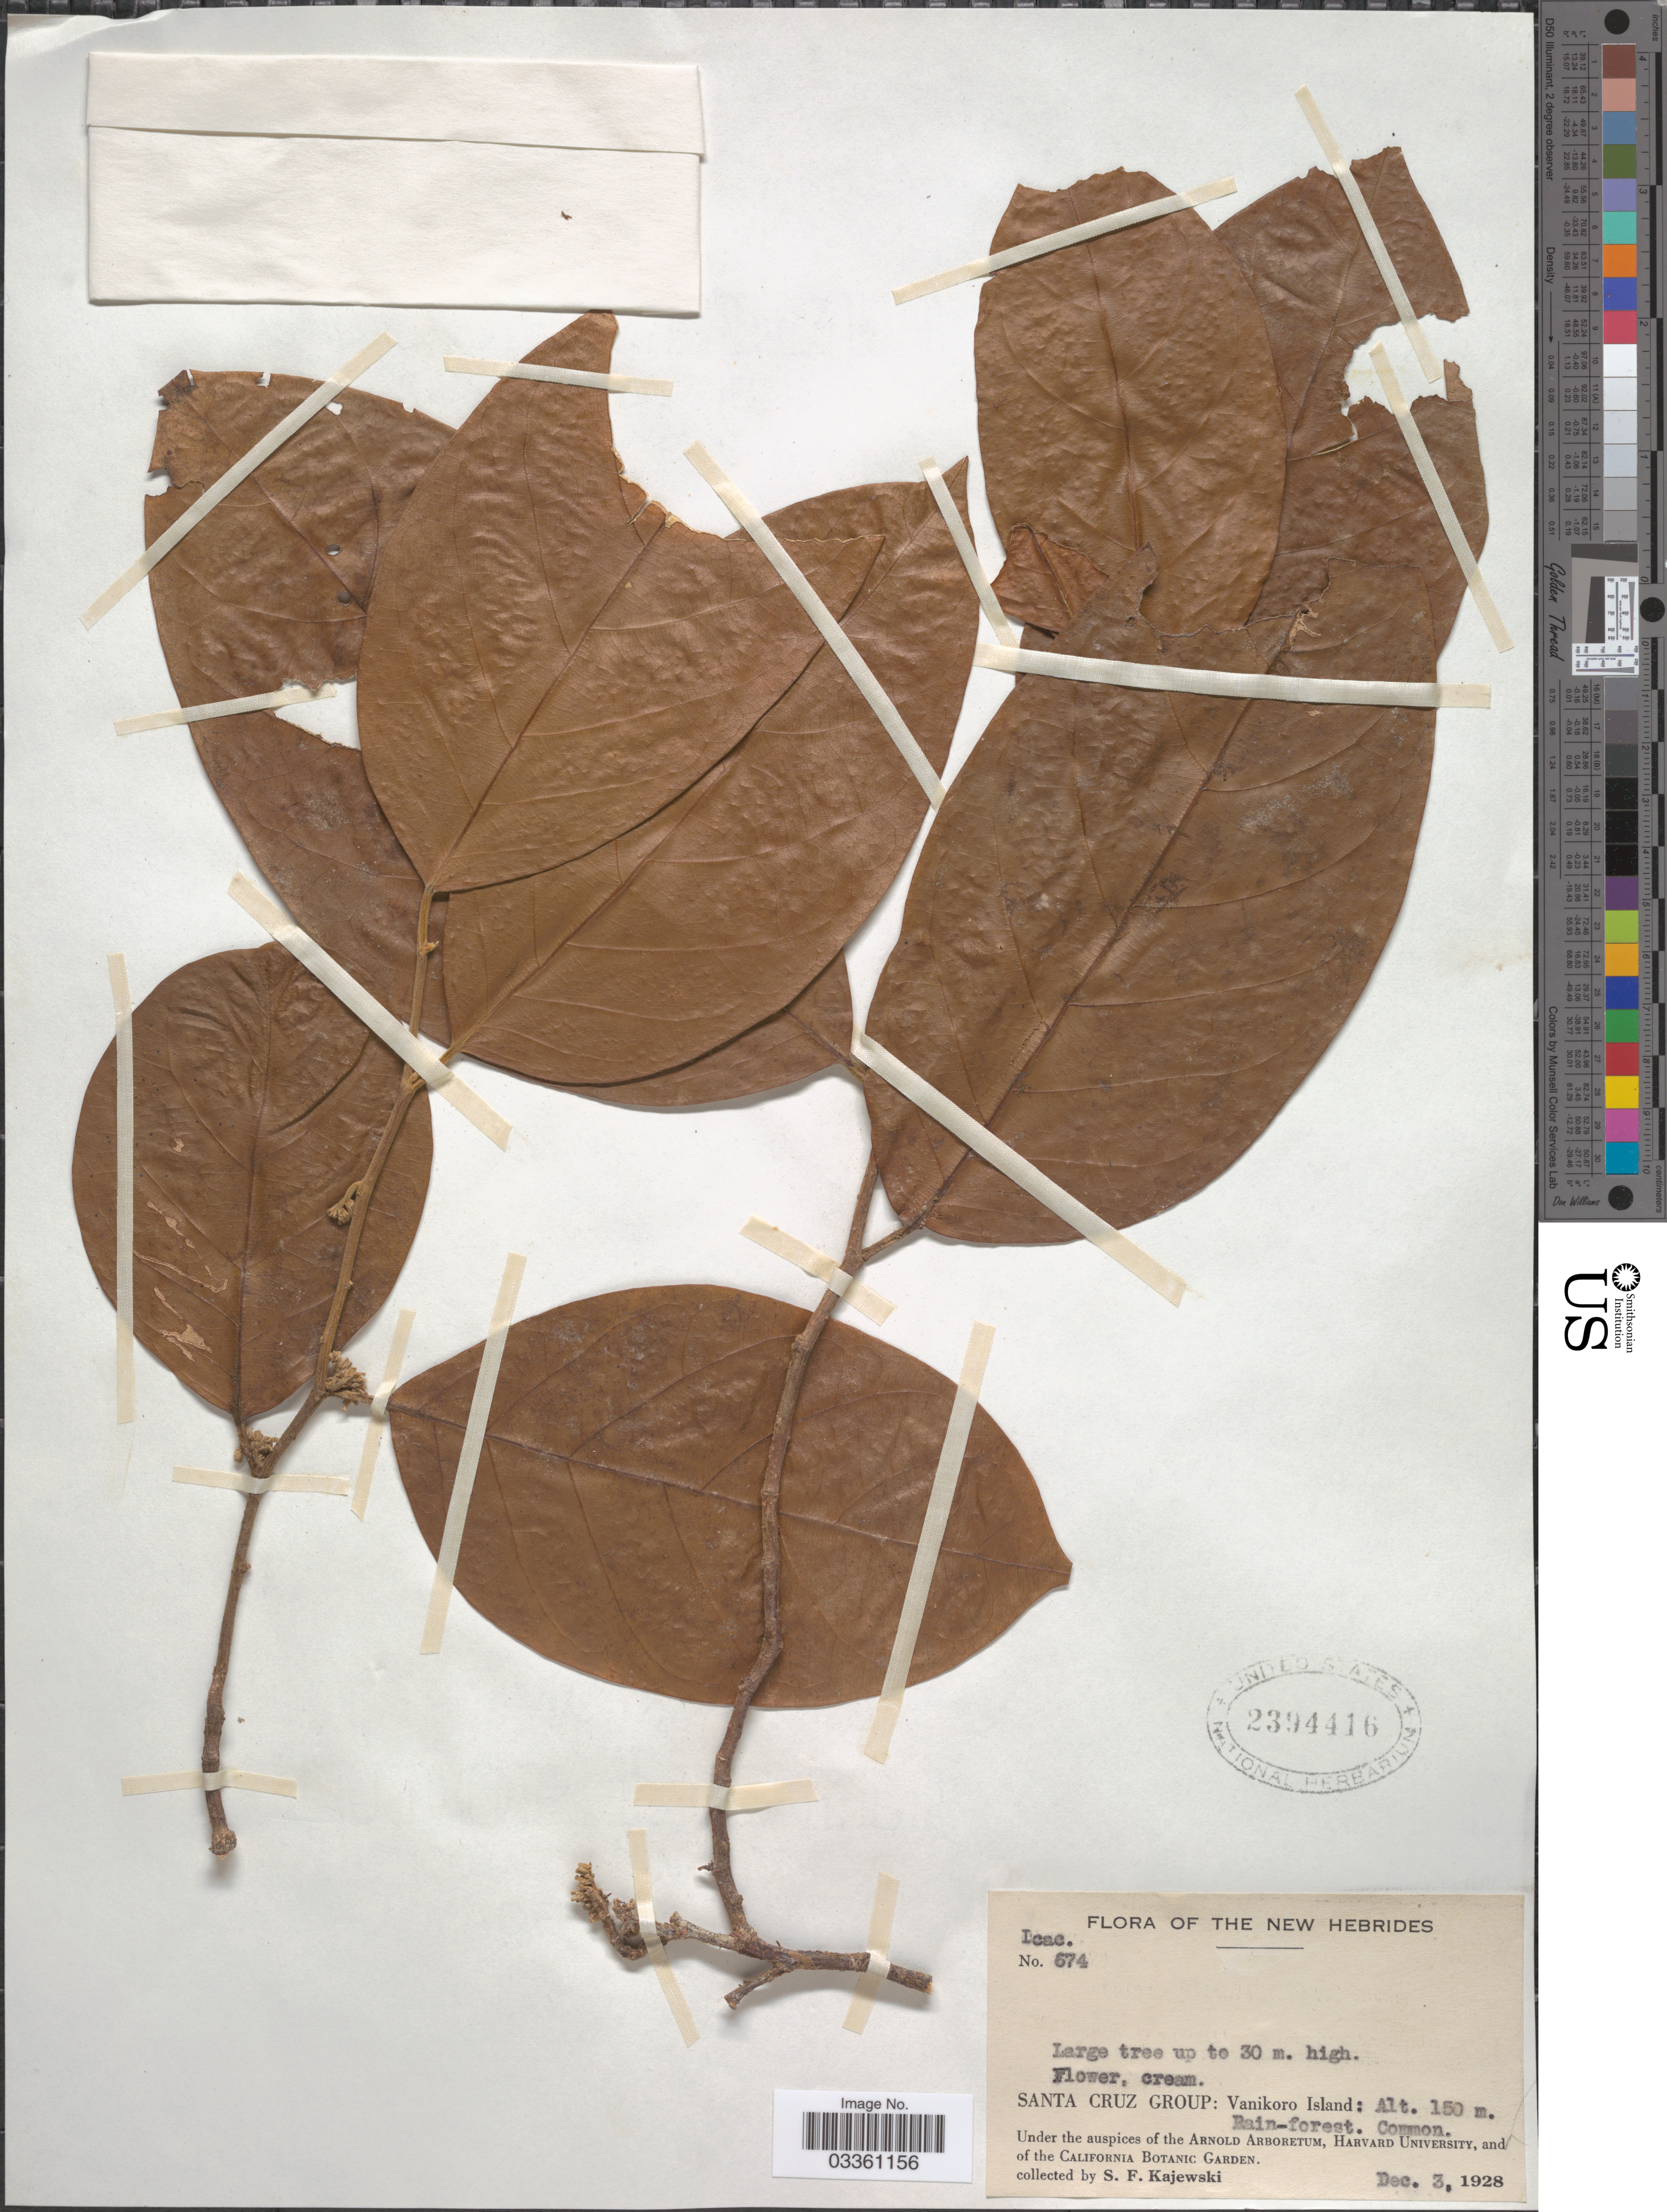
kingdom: Plantae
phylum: Tracheophyta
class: Magnoliopsida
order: Icacinales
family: Icacinaceae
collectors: S. Kajewski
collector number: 674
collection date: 1928-12-03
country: Solomon Islands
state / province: Santa Cruz Is.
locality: The New Hebrides. Santa Cruz Group: Vanikoro Island.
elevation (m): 150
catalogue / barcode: US 2394416